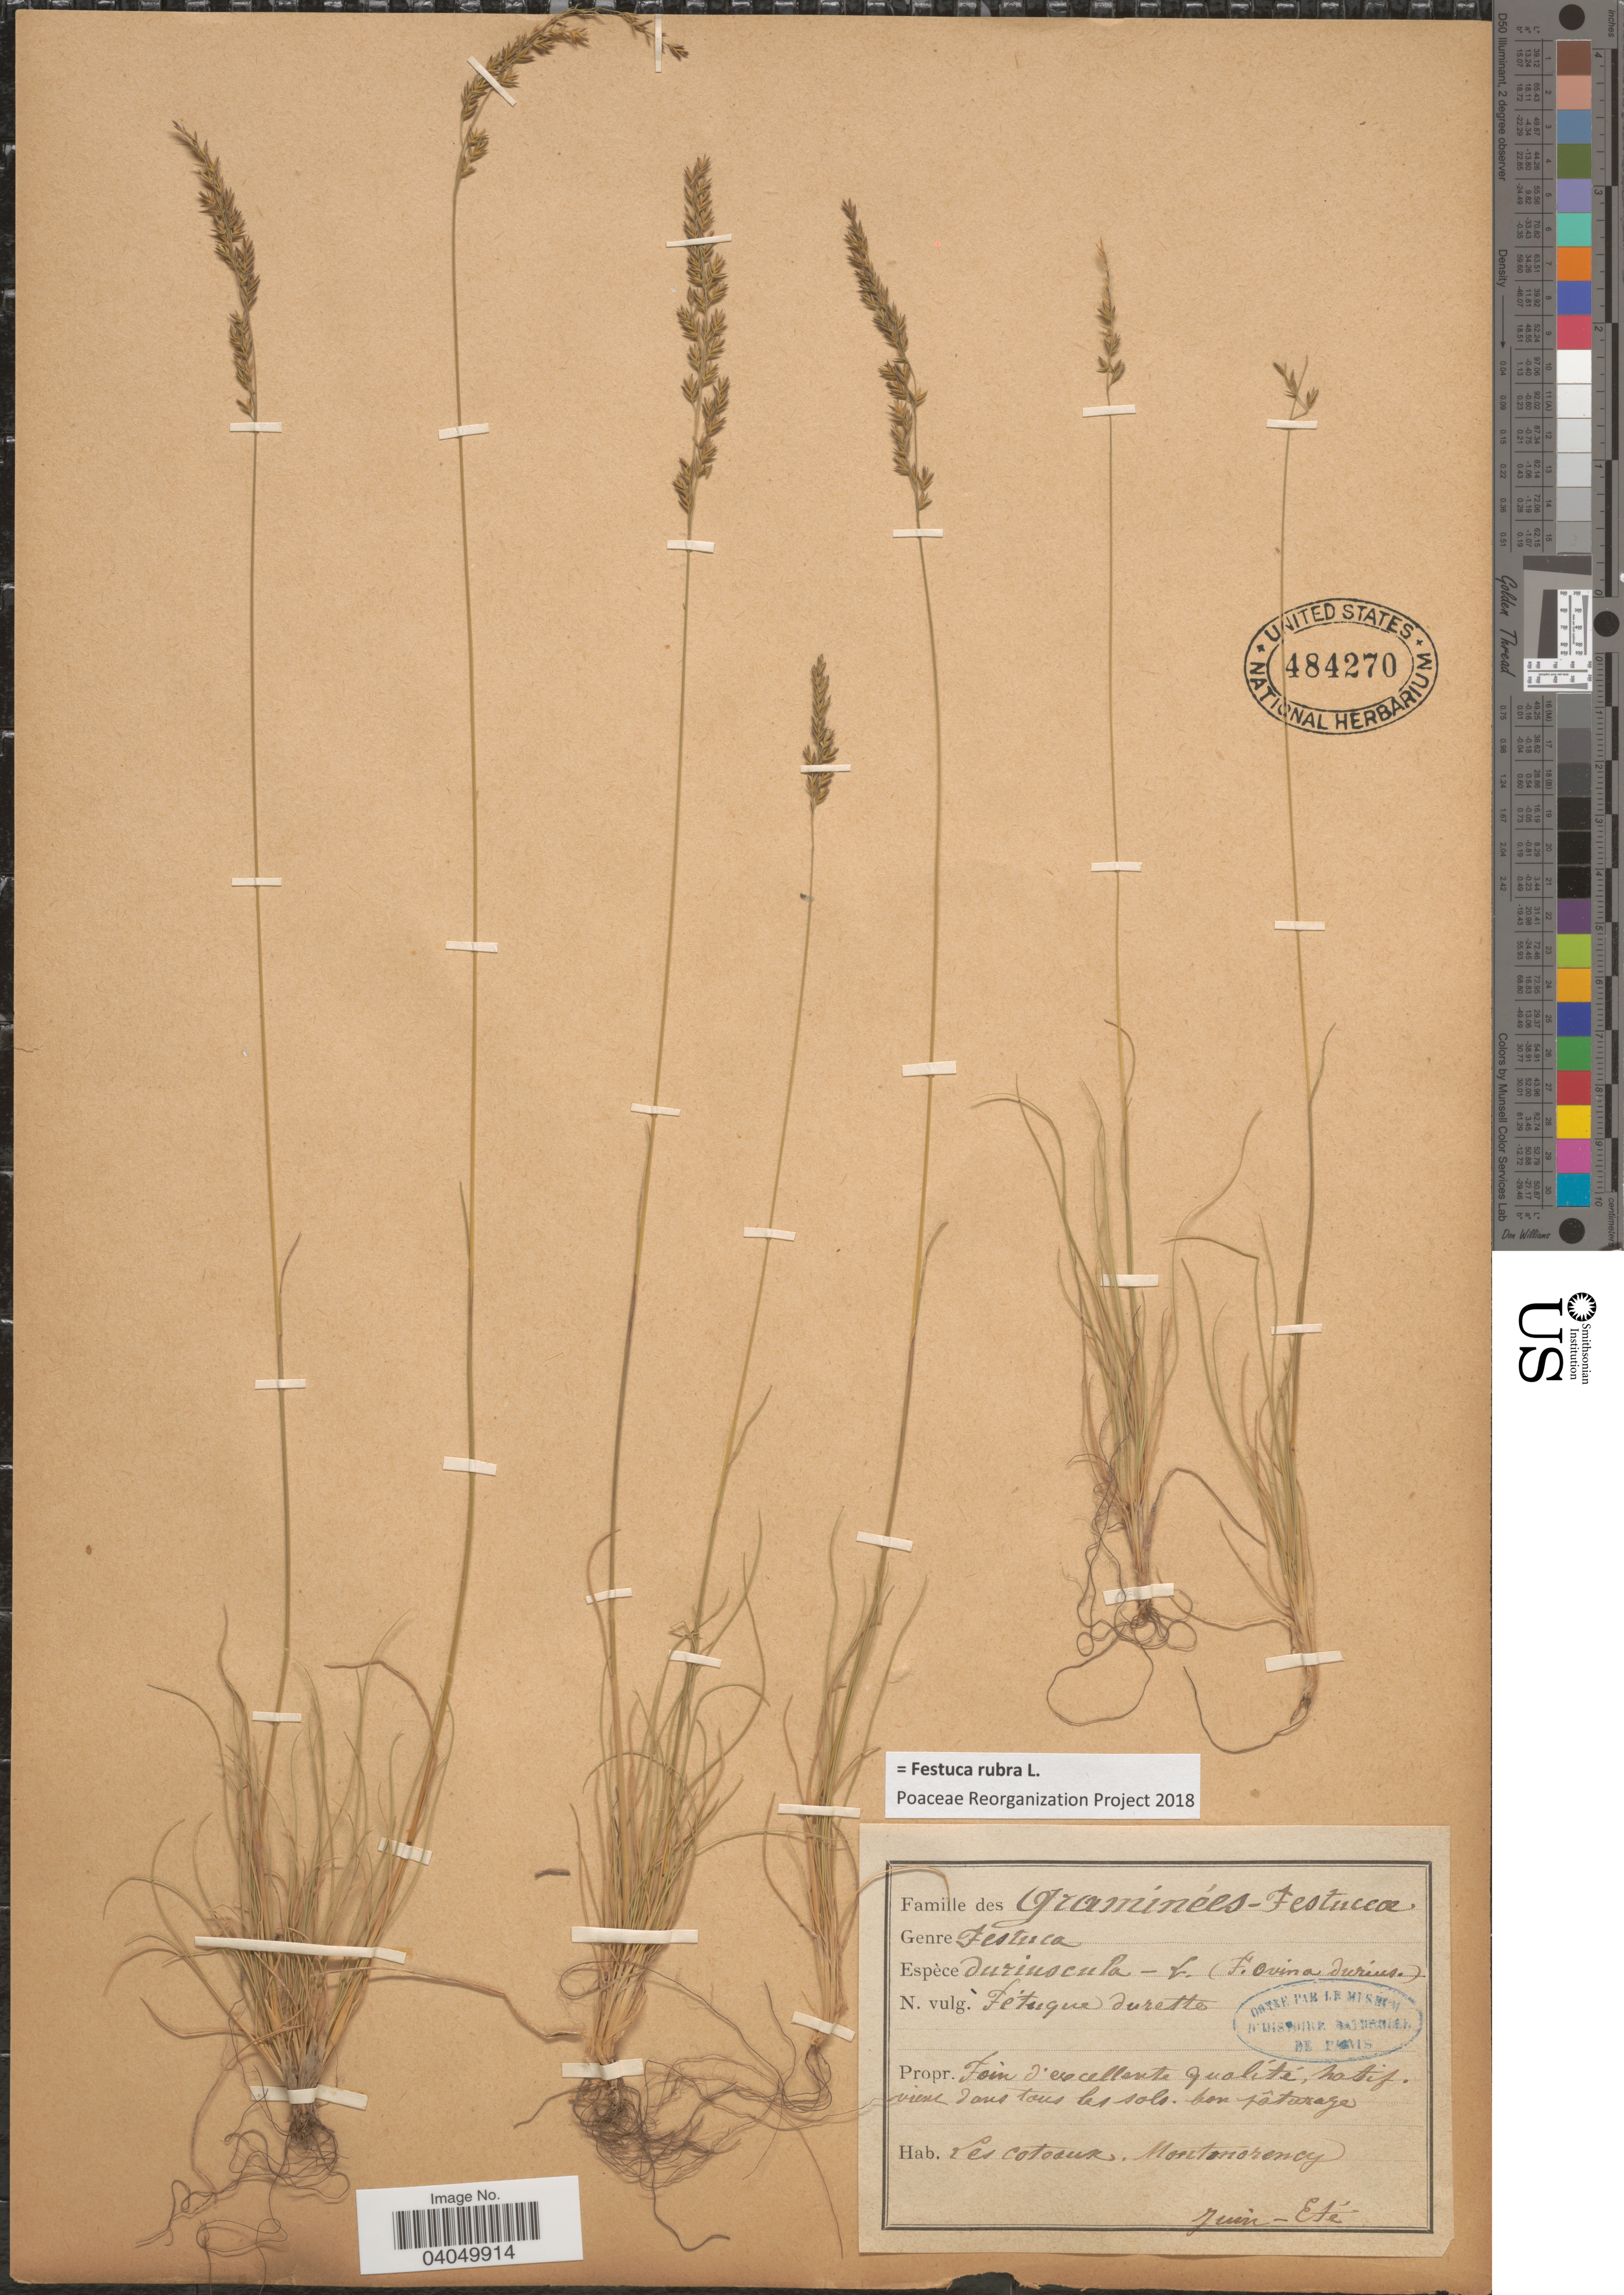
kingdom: Plantae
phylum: Tracheophyta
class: Liliopsida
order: Poales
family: Poaceae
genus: Festuca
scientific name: Festuca rubra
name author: L.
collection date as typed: Juin.- Eté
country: France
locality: Propr. Foin d'excellente qualité, natif. viene dans tous les solo. bon pâturage. Les coteaux. Montmorency.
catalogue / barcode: US 484270